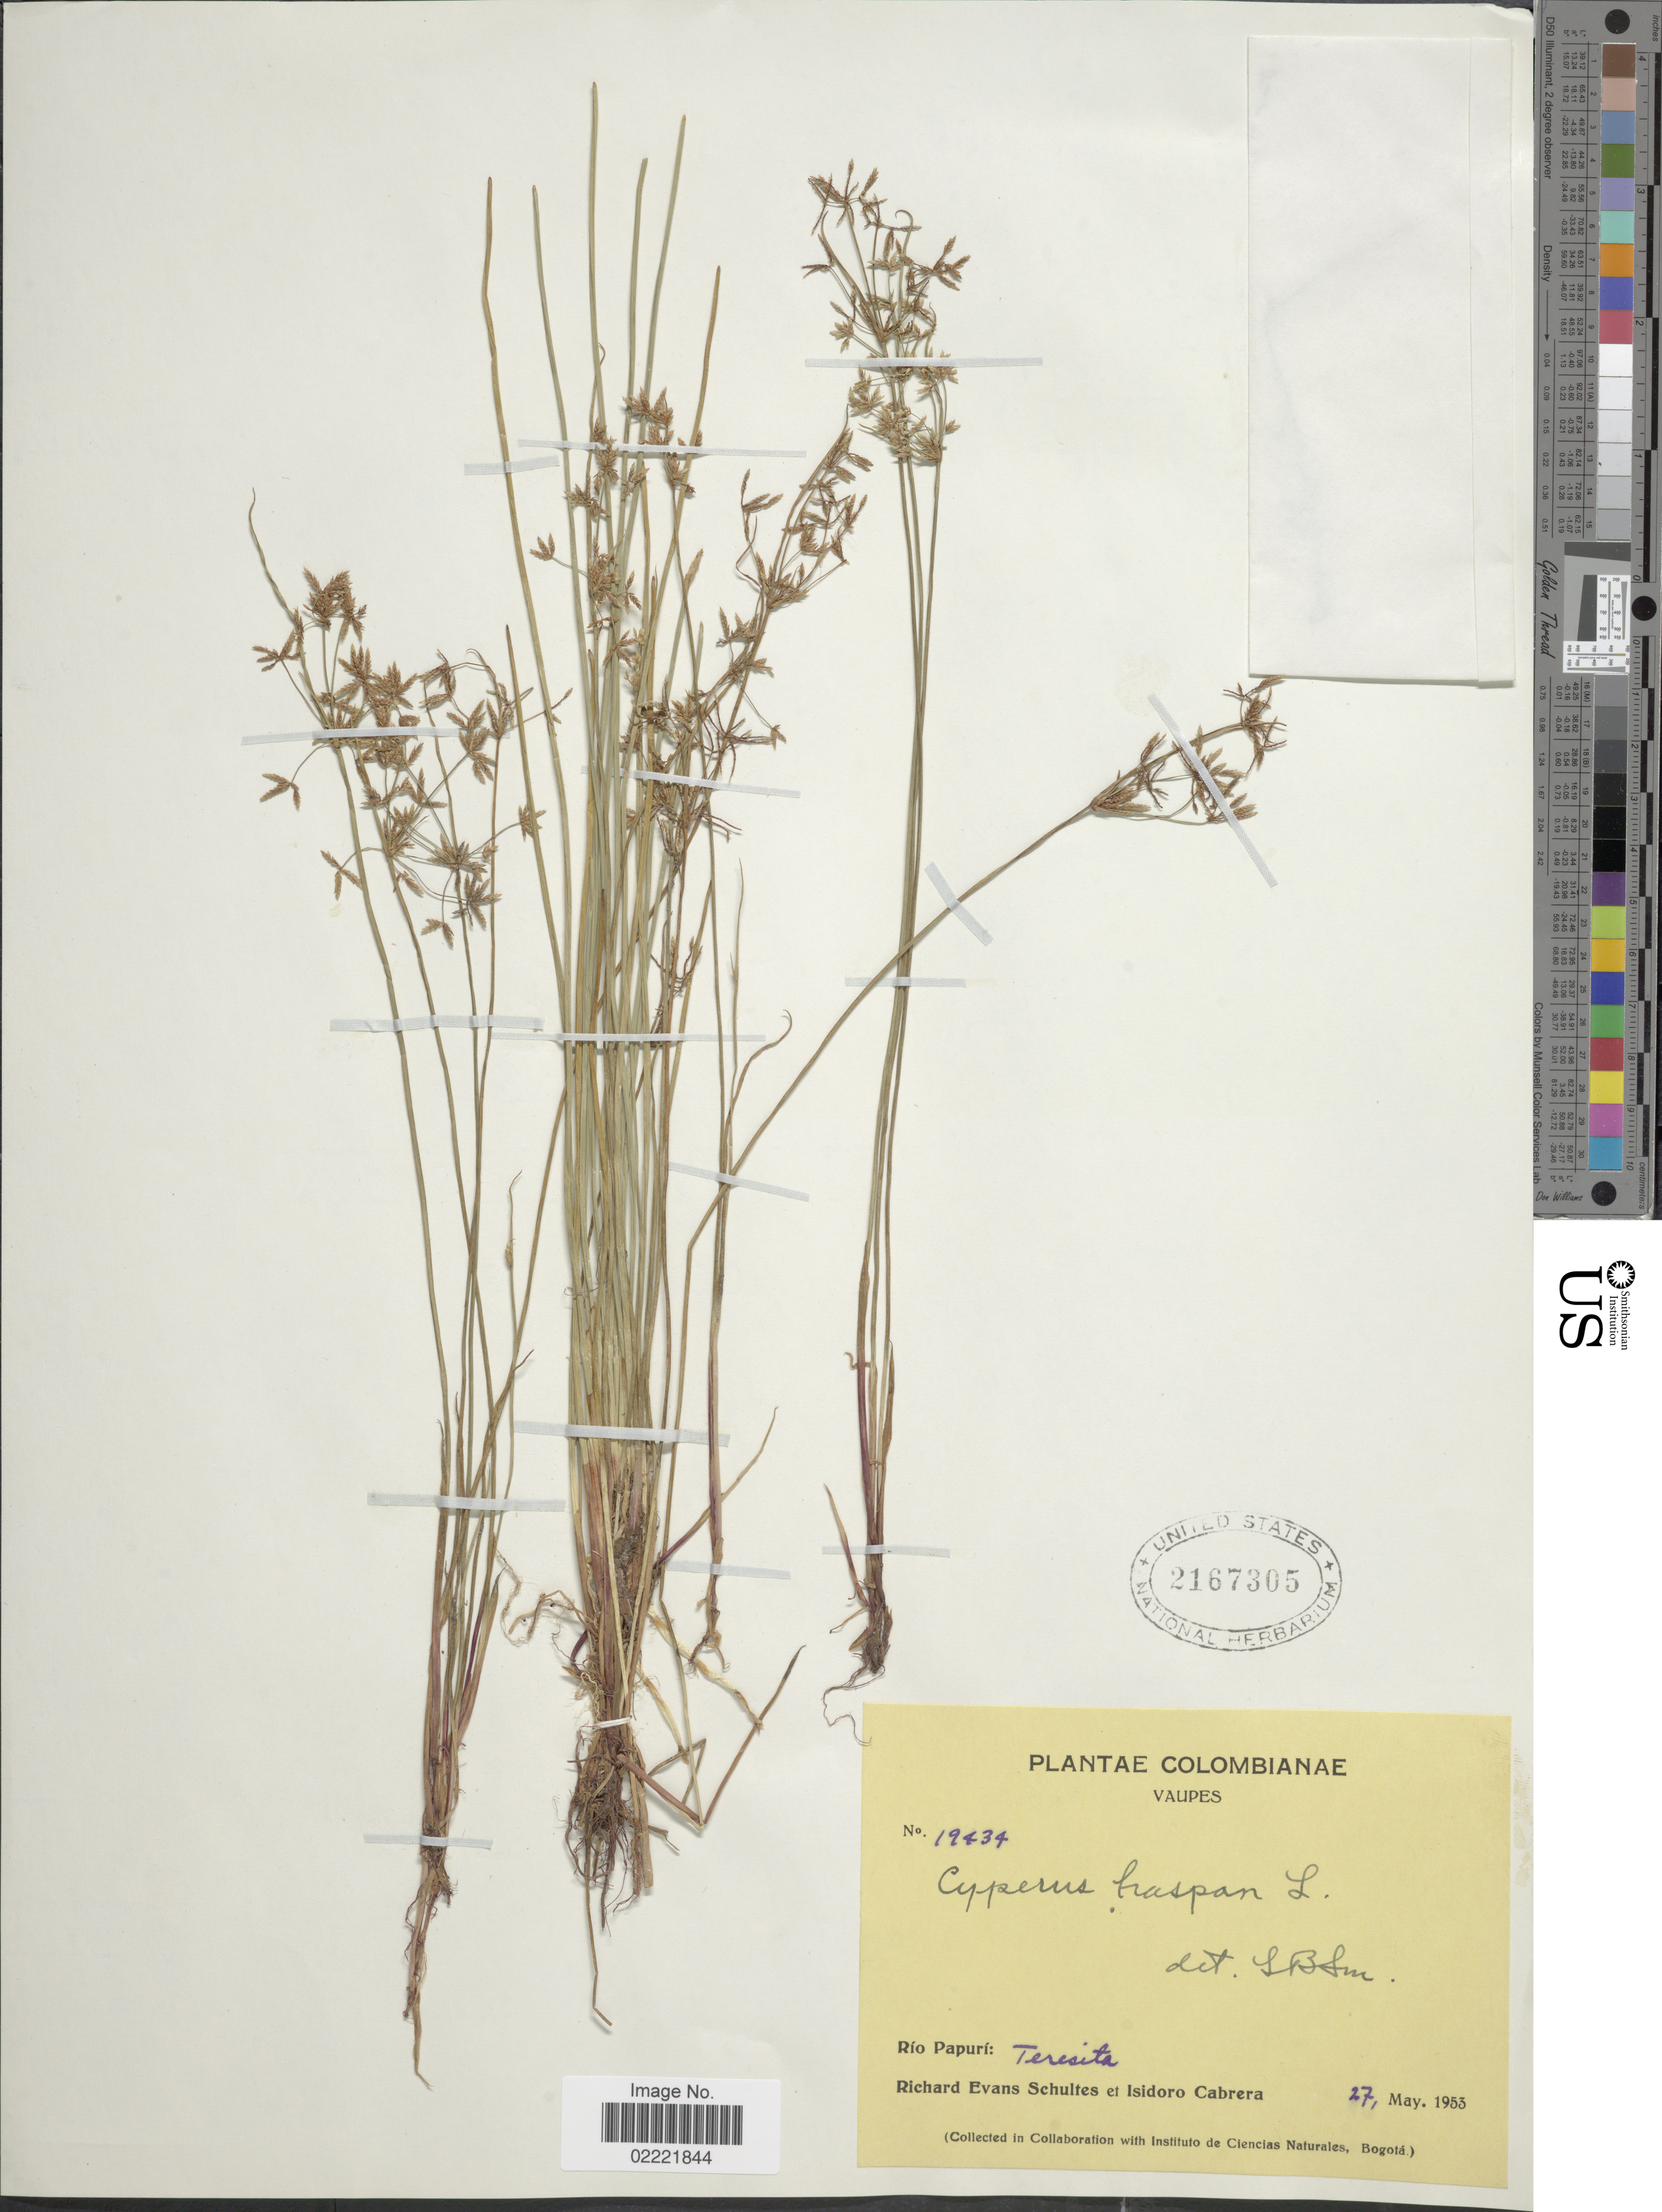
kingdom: Plantae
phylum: Tracheophyta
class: Liliopsida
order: Poales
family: Cyperaceae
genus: Cyperus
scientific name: Cyperus haspan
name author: L.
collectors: R. E. Schultes & I. Cabrera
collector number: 19434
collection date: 1953-05-27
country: Colombia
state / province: Vaupés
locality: Rio Papuri: Teresita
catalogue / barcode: US 2167305